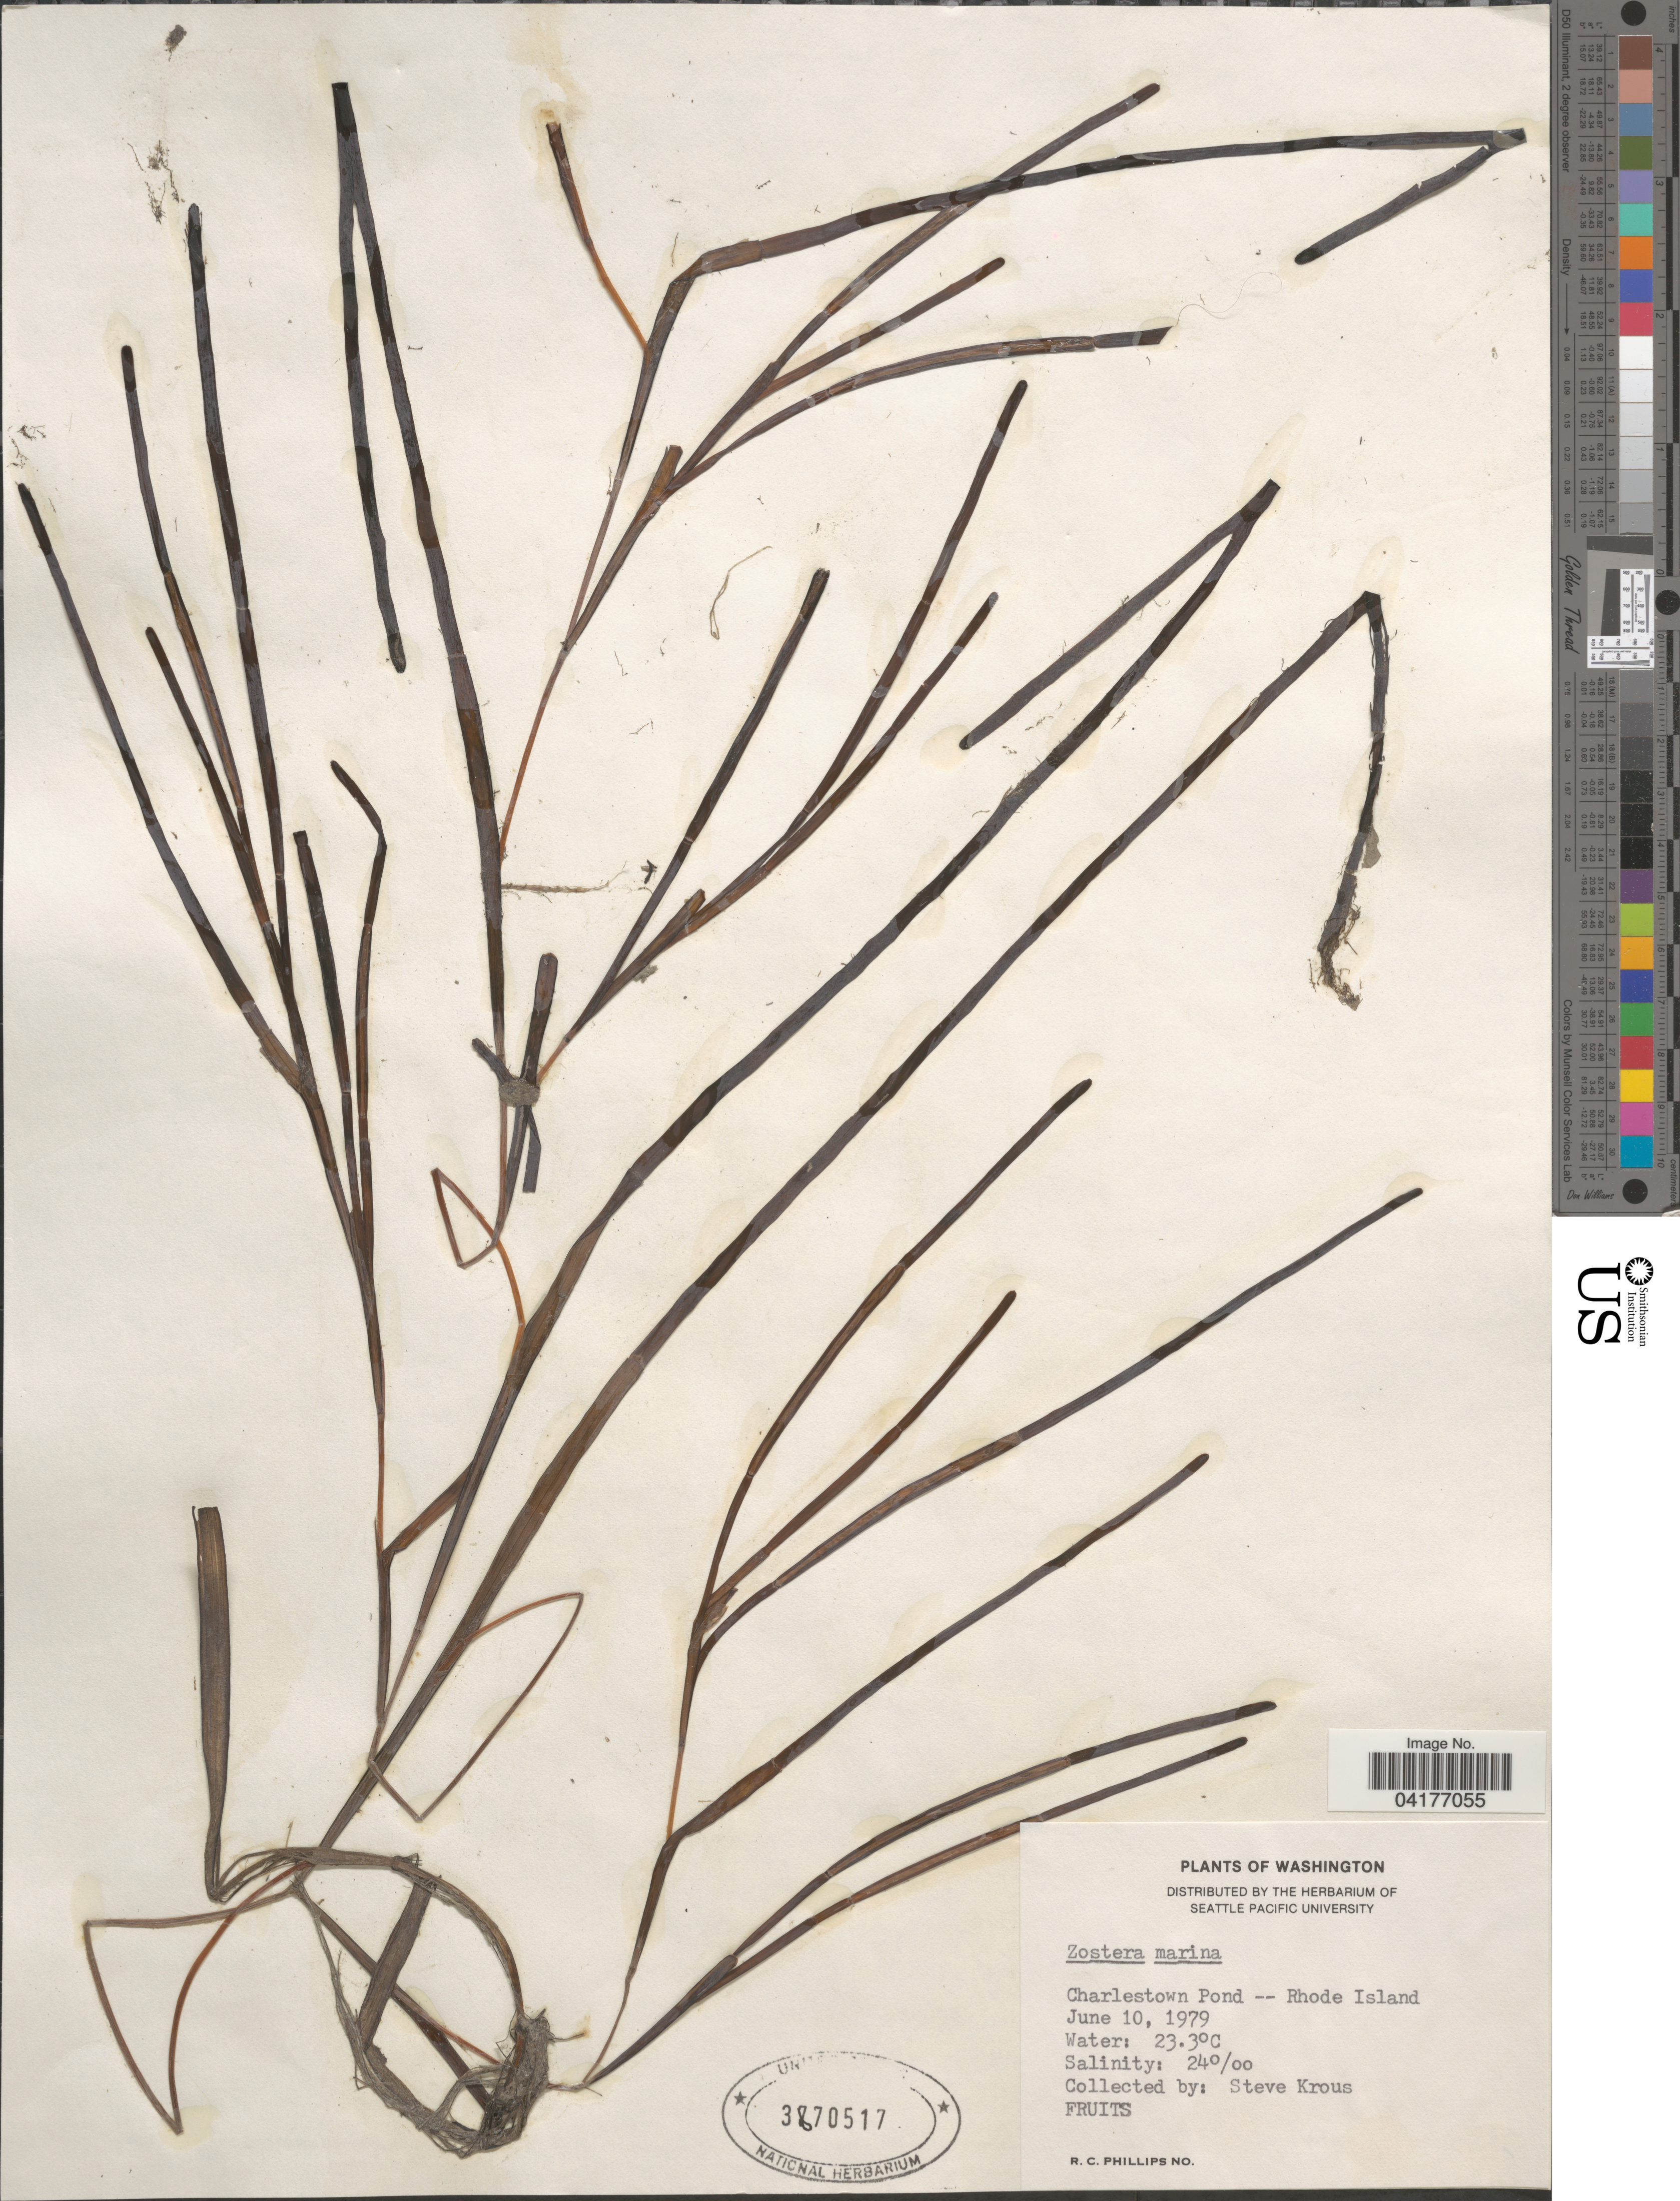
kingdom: Plantae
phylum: Tracheophyta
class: Liliopsida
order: Alismatales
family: Zosteraceae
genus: Zostera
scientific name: Zostera marina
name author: L.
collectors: S. Krous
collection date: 1979-06-10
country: United States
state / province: Rhode Island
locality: Charlestown Pond.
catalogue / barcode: US 3870517